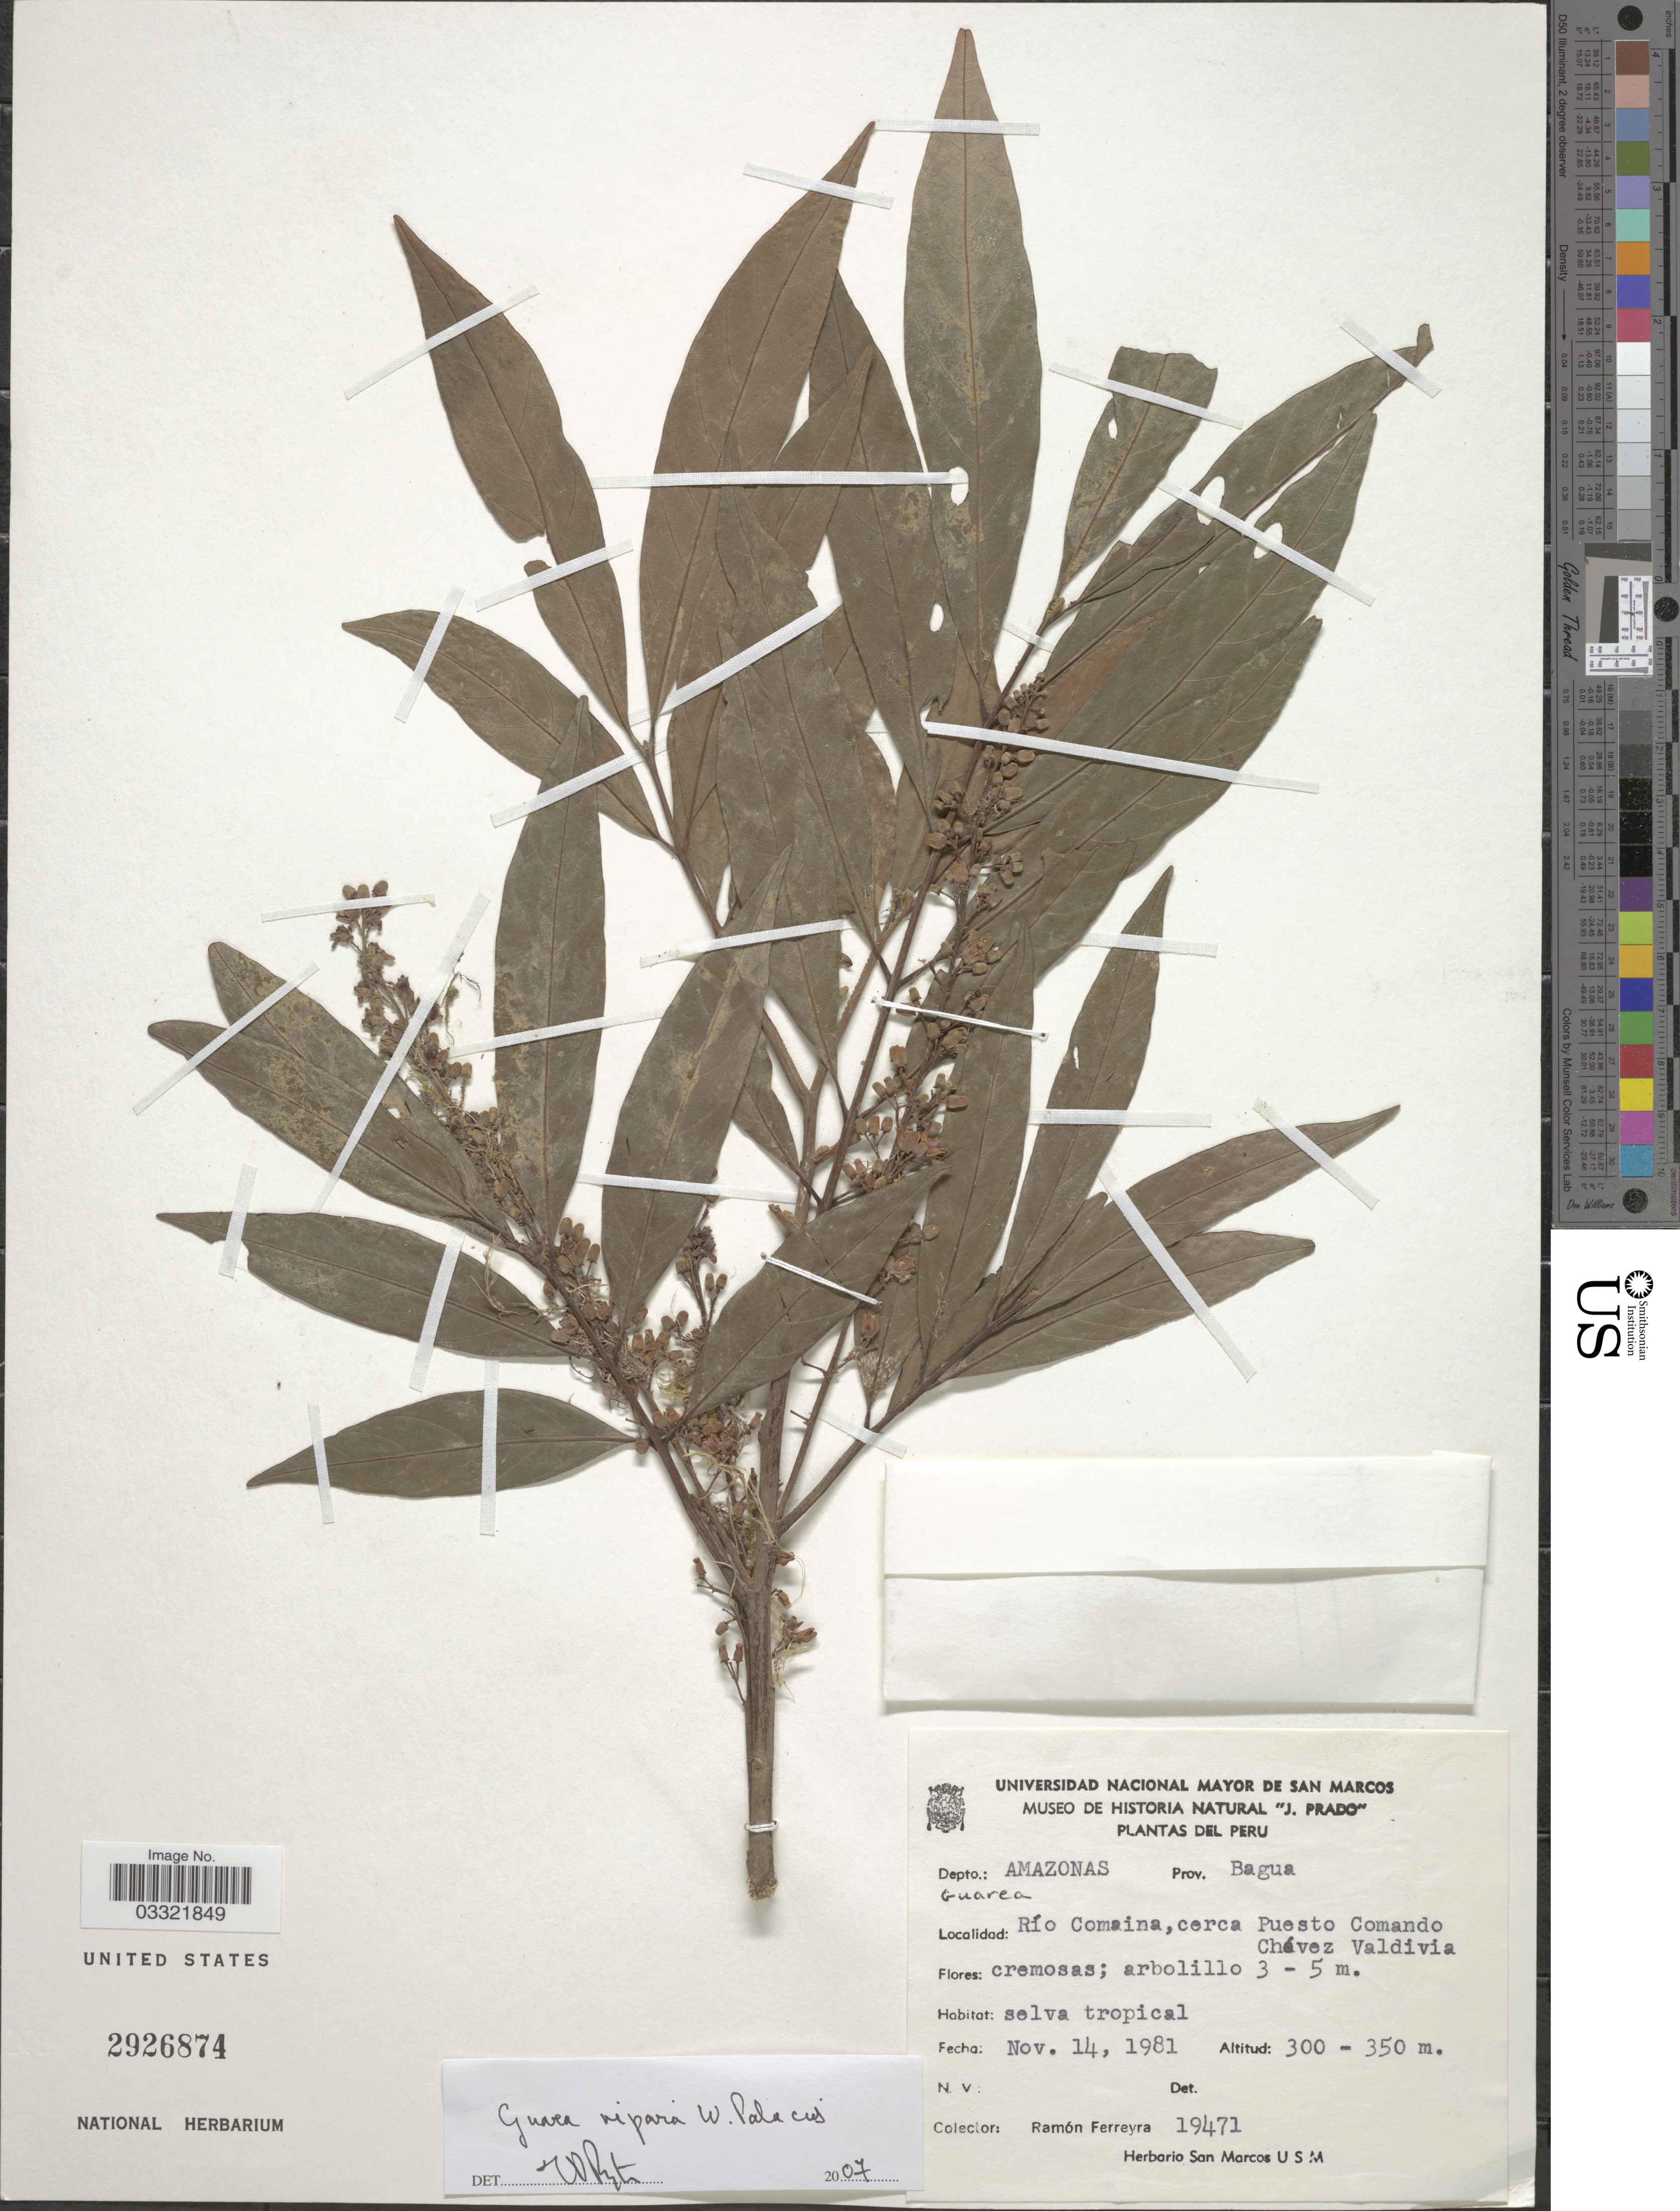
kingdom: Plantae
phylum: Tracheophyta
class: Magnoliopsida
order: Sapindales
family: Meliaceae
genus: Guarea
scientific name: Guarea riparia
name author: Palacios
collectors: R. A. Ferreyra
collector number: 19471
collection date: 1981-11-14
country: Peru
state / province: Amazonas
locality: Depto.: Amazonas, Prov. Bagua. Río Comaina, cerca Puesto Comando Chávez Valdivia.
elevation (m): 300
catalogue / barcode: US 2926874